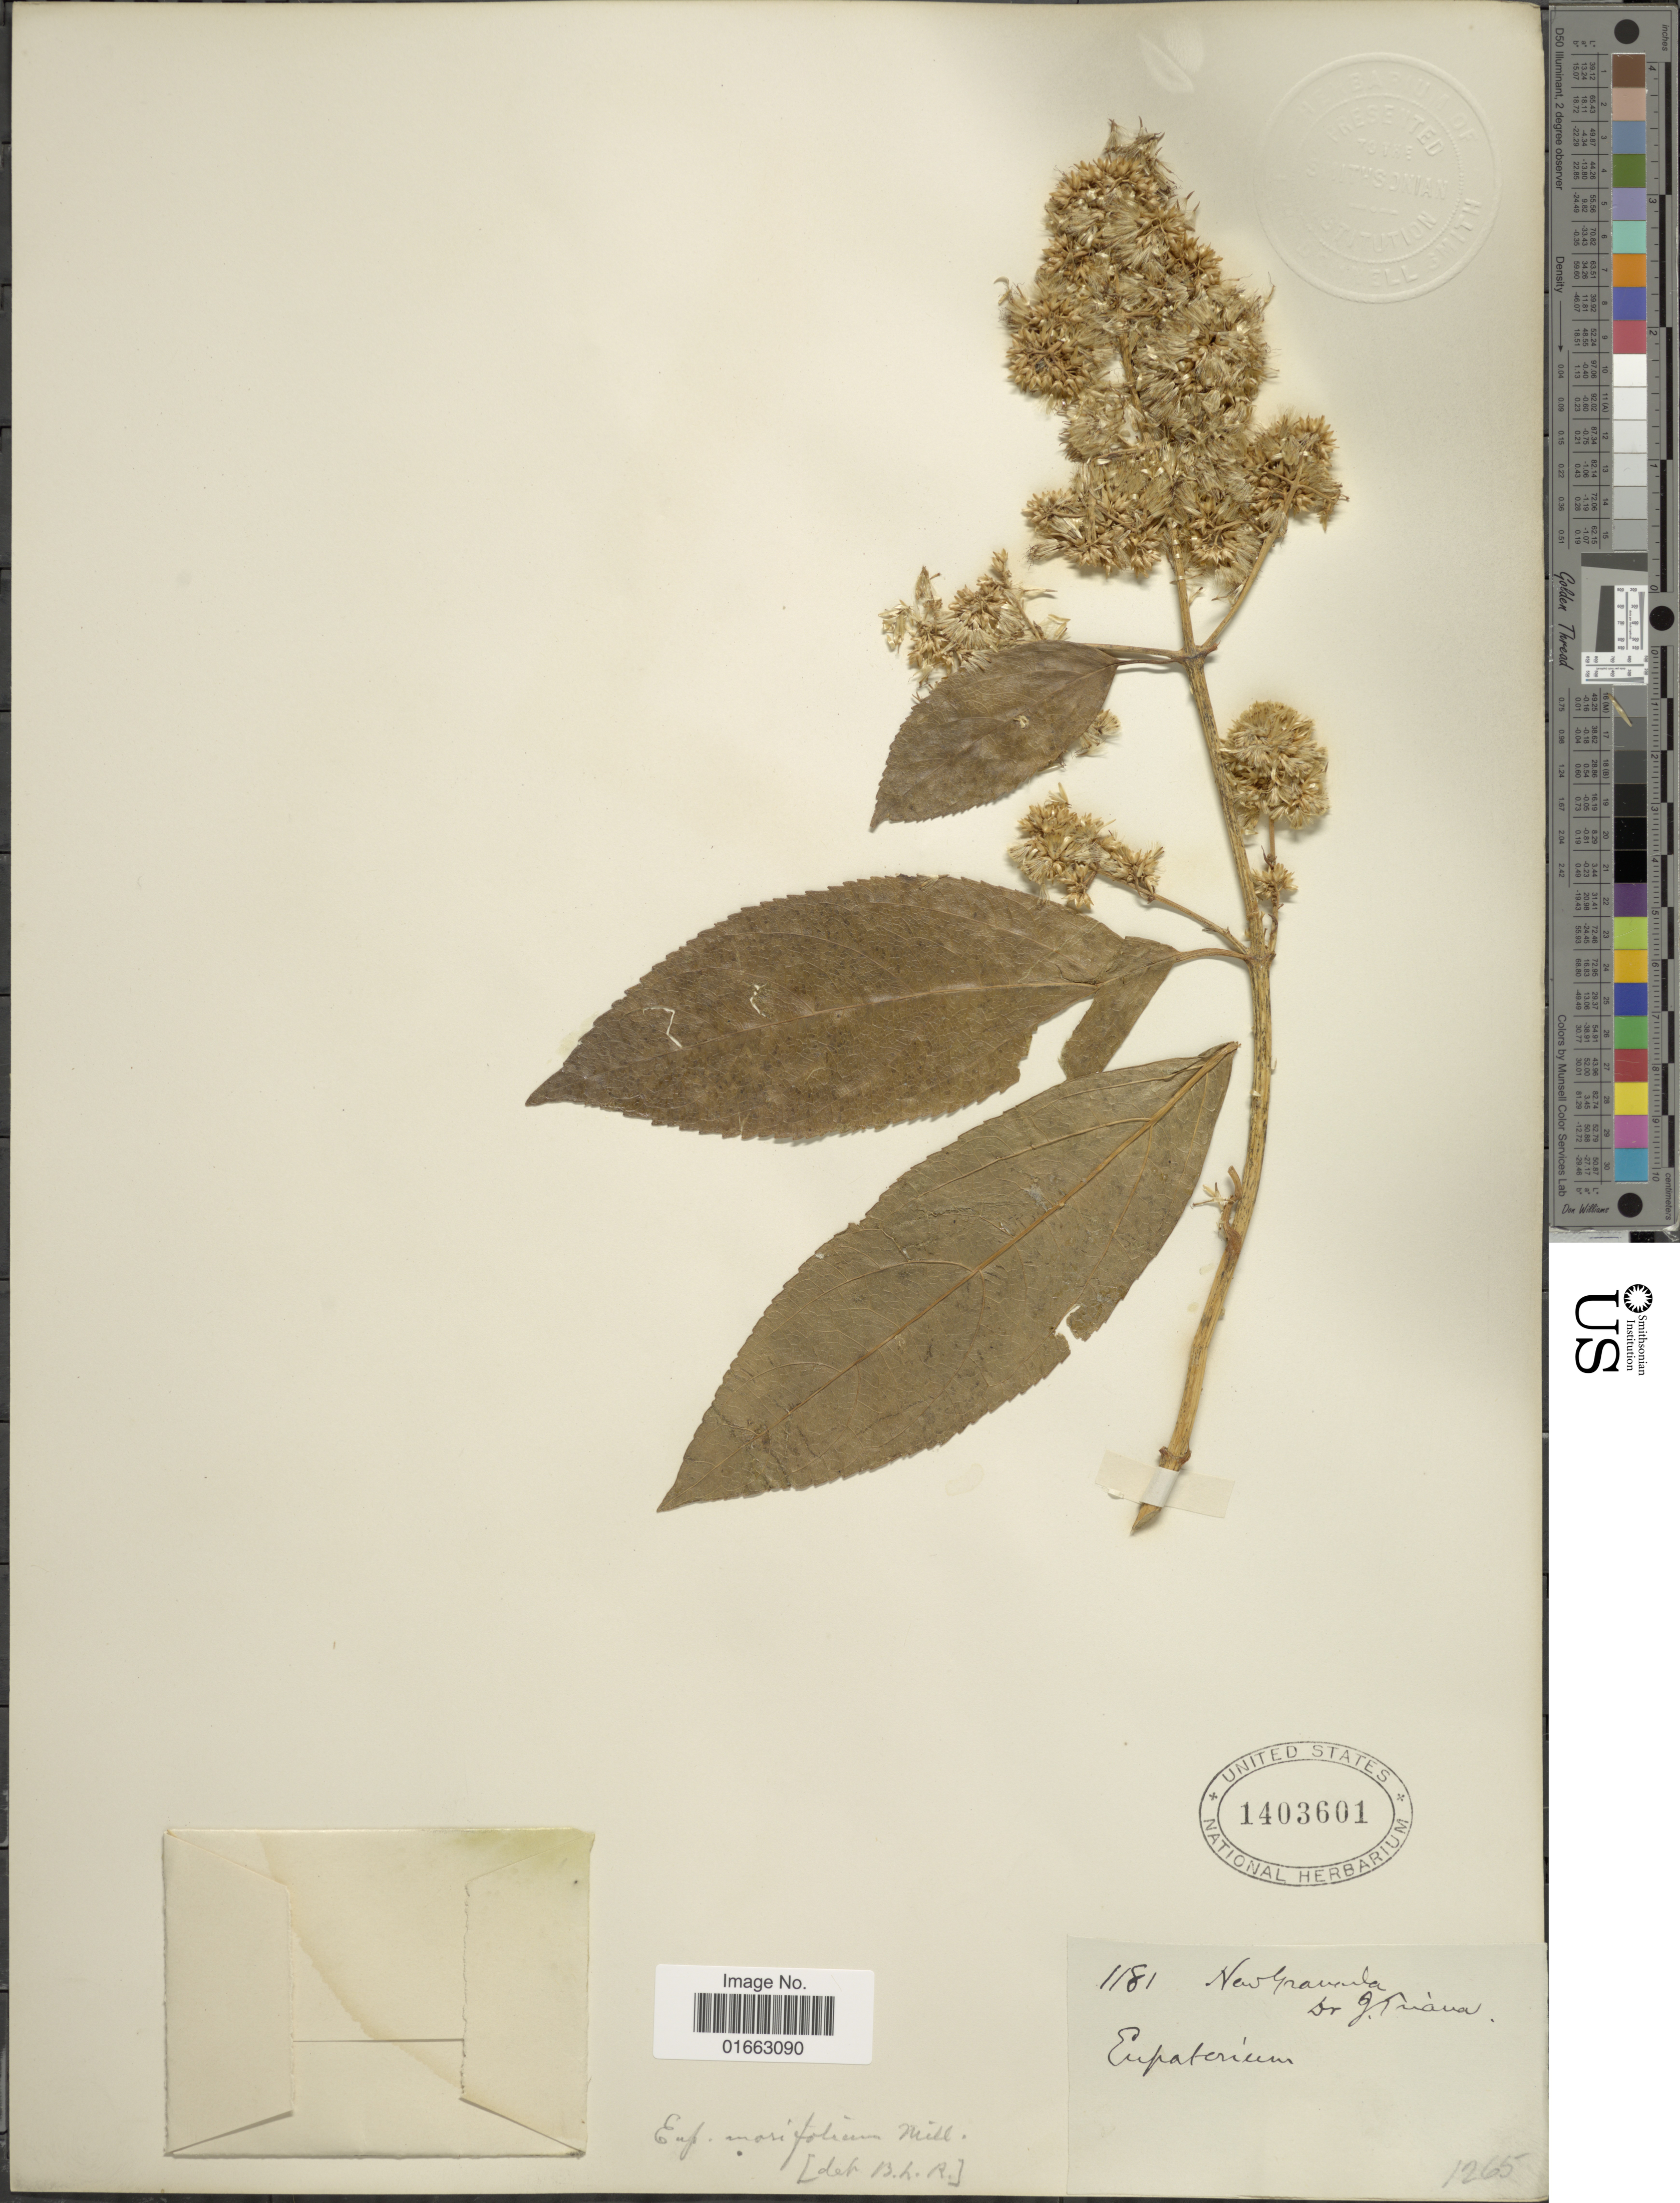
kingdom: Plantae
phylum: Tracheophyta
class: Magnoliopsida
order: Asterales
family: Asteraceae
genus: Critonia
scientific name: Critonia morifolia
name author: (Mill.) R.M. King & H. Rob.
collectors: H. Triana G.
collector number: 1181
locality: New Granada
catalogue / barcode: US 1403601